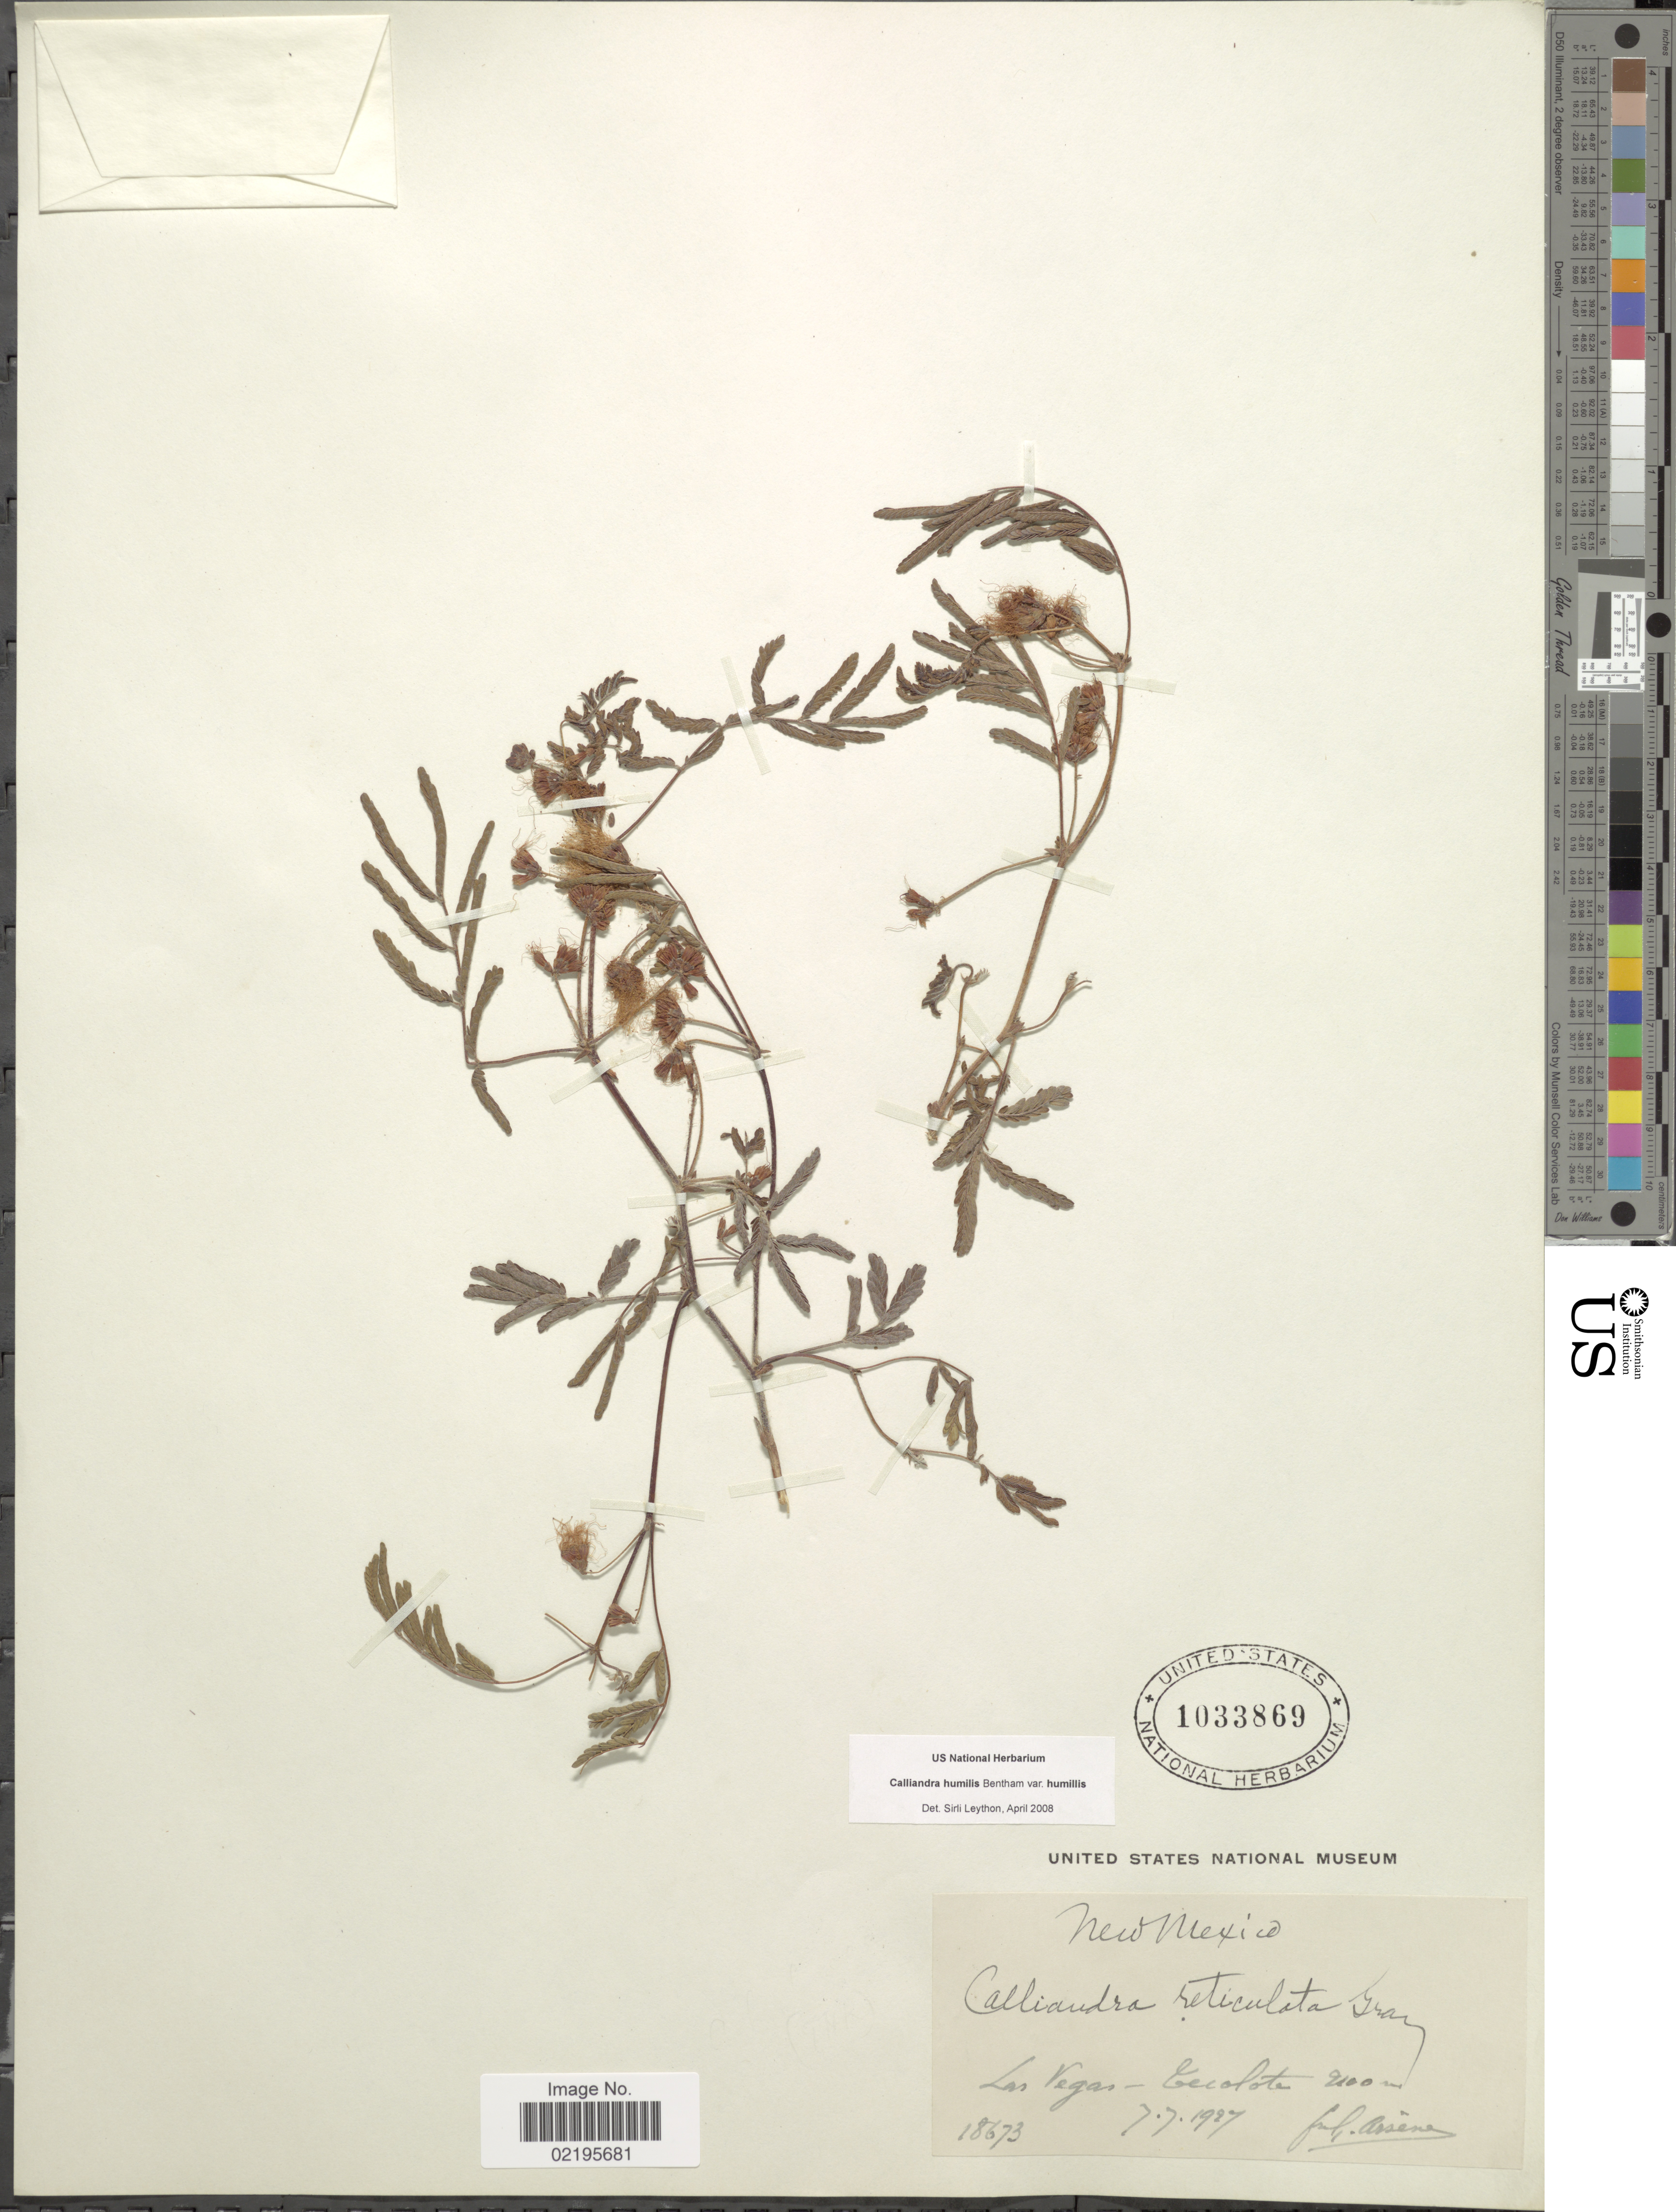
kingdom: Plantae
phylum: Tracheophyta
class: Magnoliopsida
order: Fabales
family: Fabaceae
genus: Calliandra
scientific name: Calliandra humilis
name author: Benth.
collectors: F. Arsène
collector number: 18673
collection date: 1927-07-07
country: United States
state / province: New Mexico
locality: Tecolote, Las Vegas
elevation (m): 2100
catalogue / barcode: US 1033869